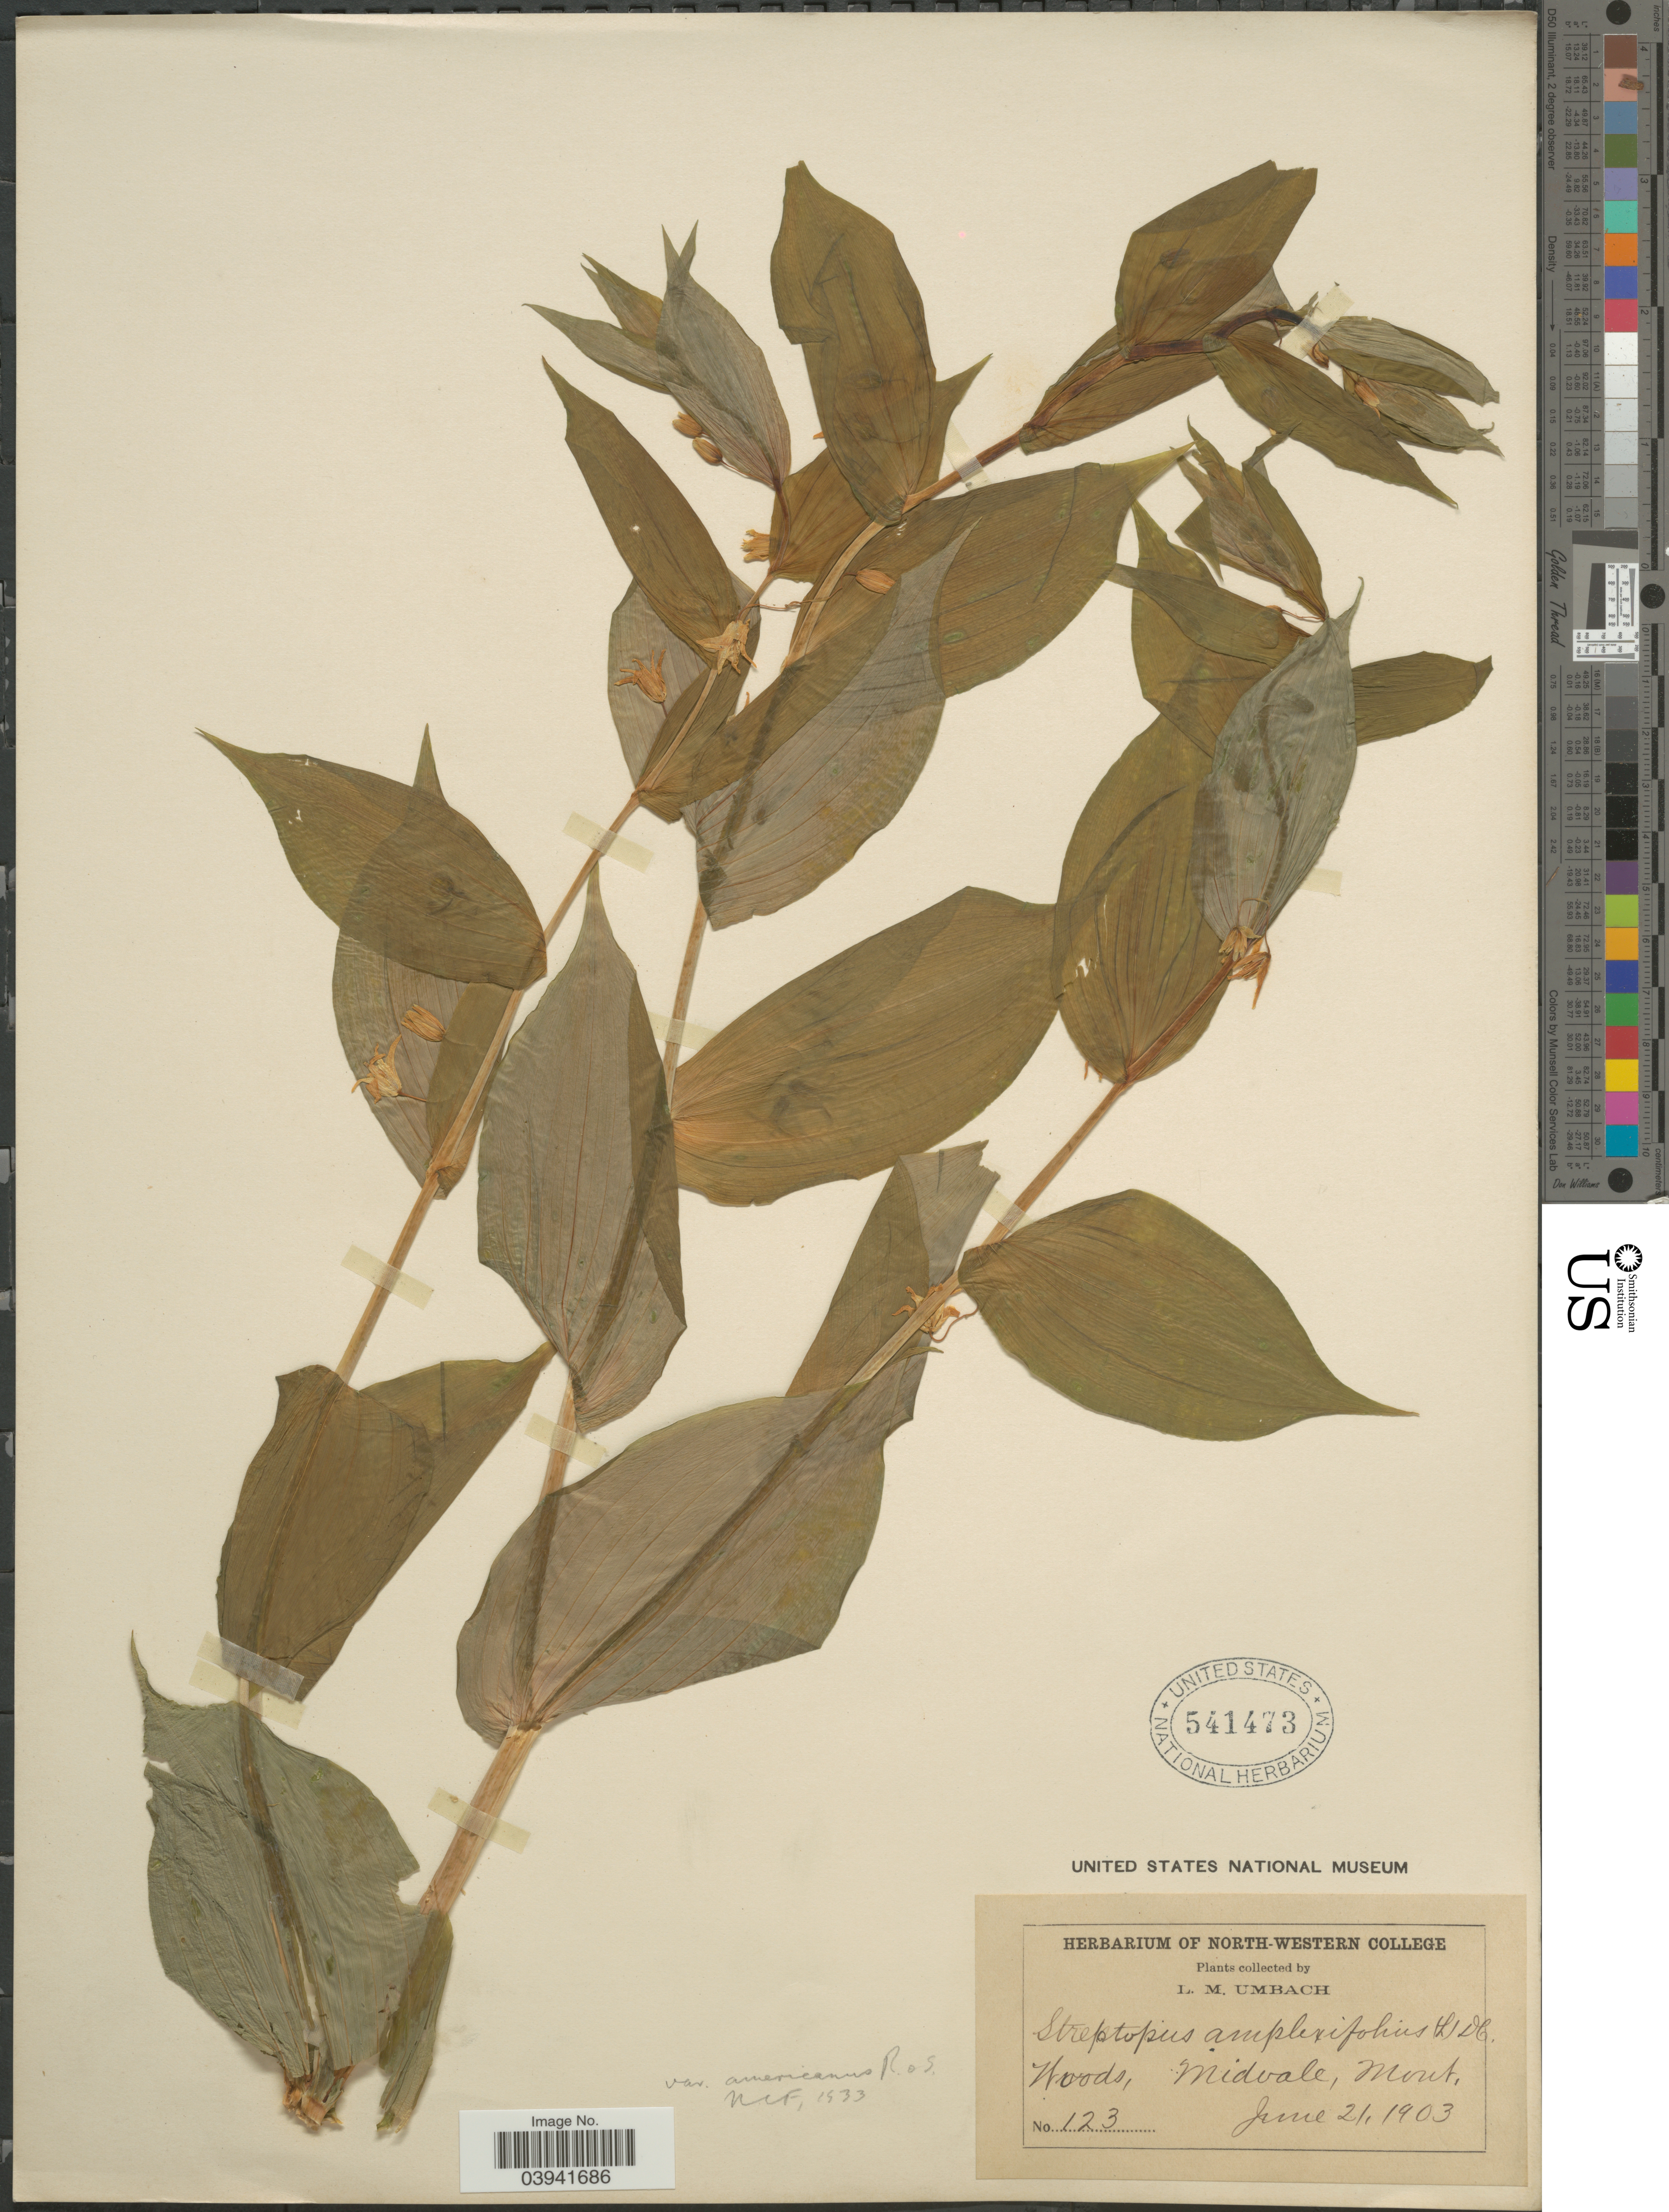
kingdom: Plantae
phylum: Tracheophyta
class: Liliopsida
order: Liliales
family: Liliaceae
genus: Streptopus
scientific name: Streptopus amplexifolius var. americanus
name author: Schult. & Schult. f.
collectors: L. M. Umbach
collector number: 123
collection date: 1903-06-21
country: United States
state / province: Montana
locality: Midvale.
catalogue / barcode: US 541473